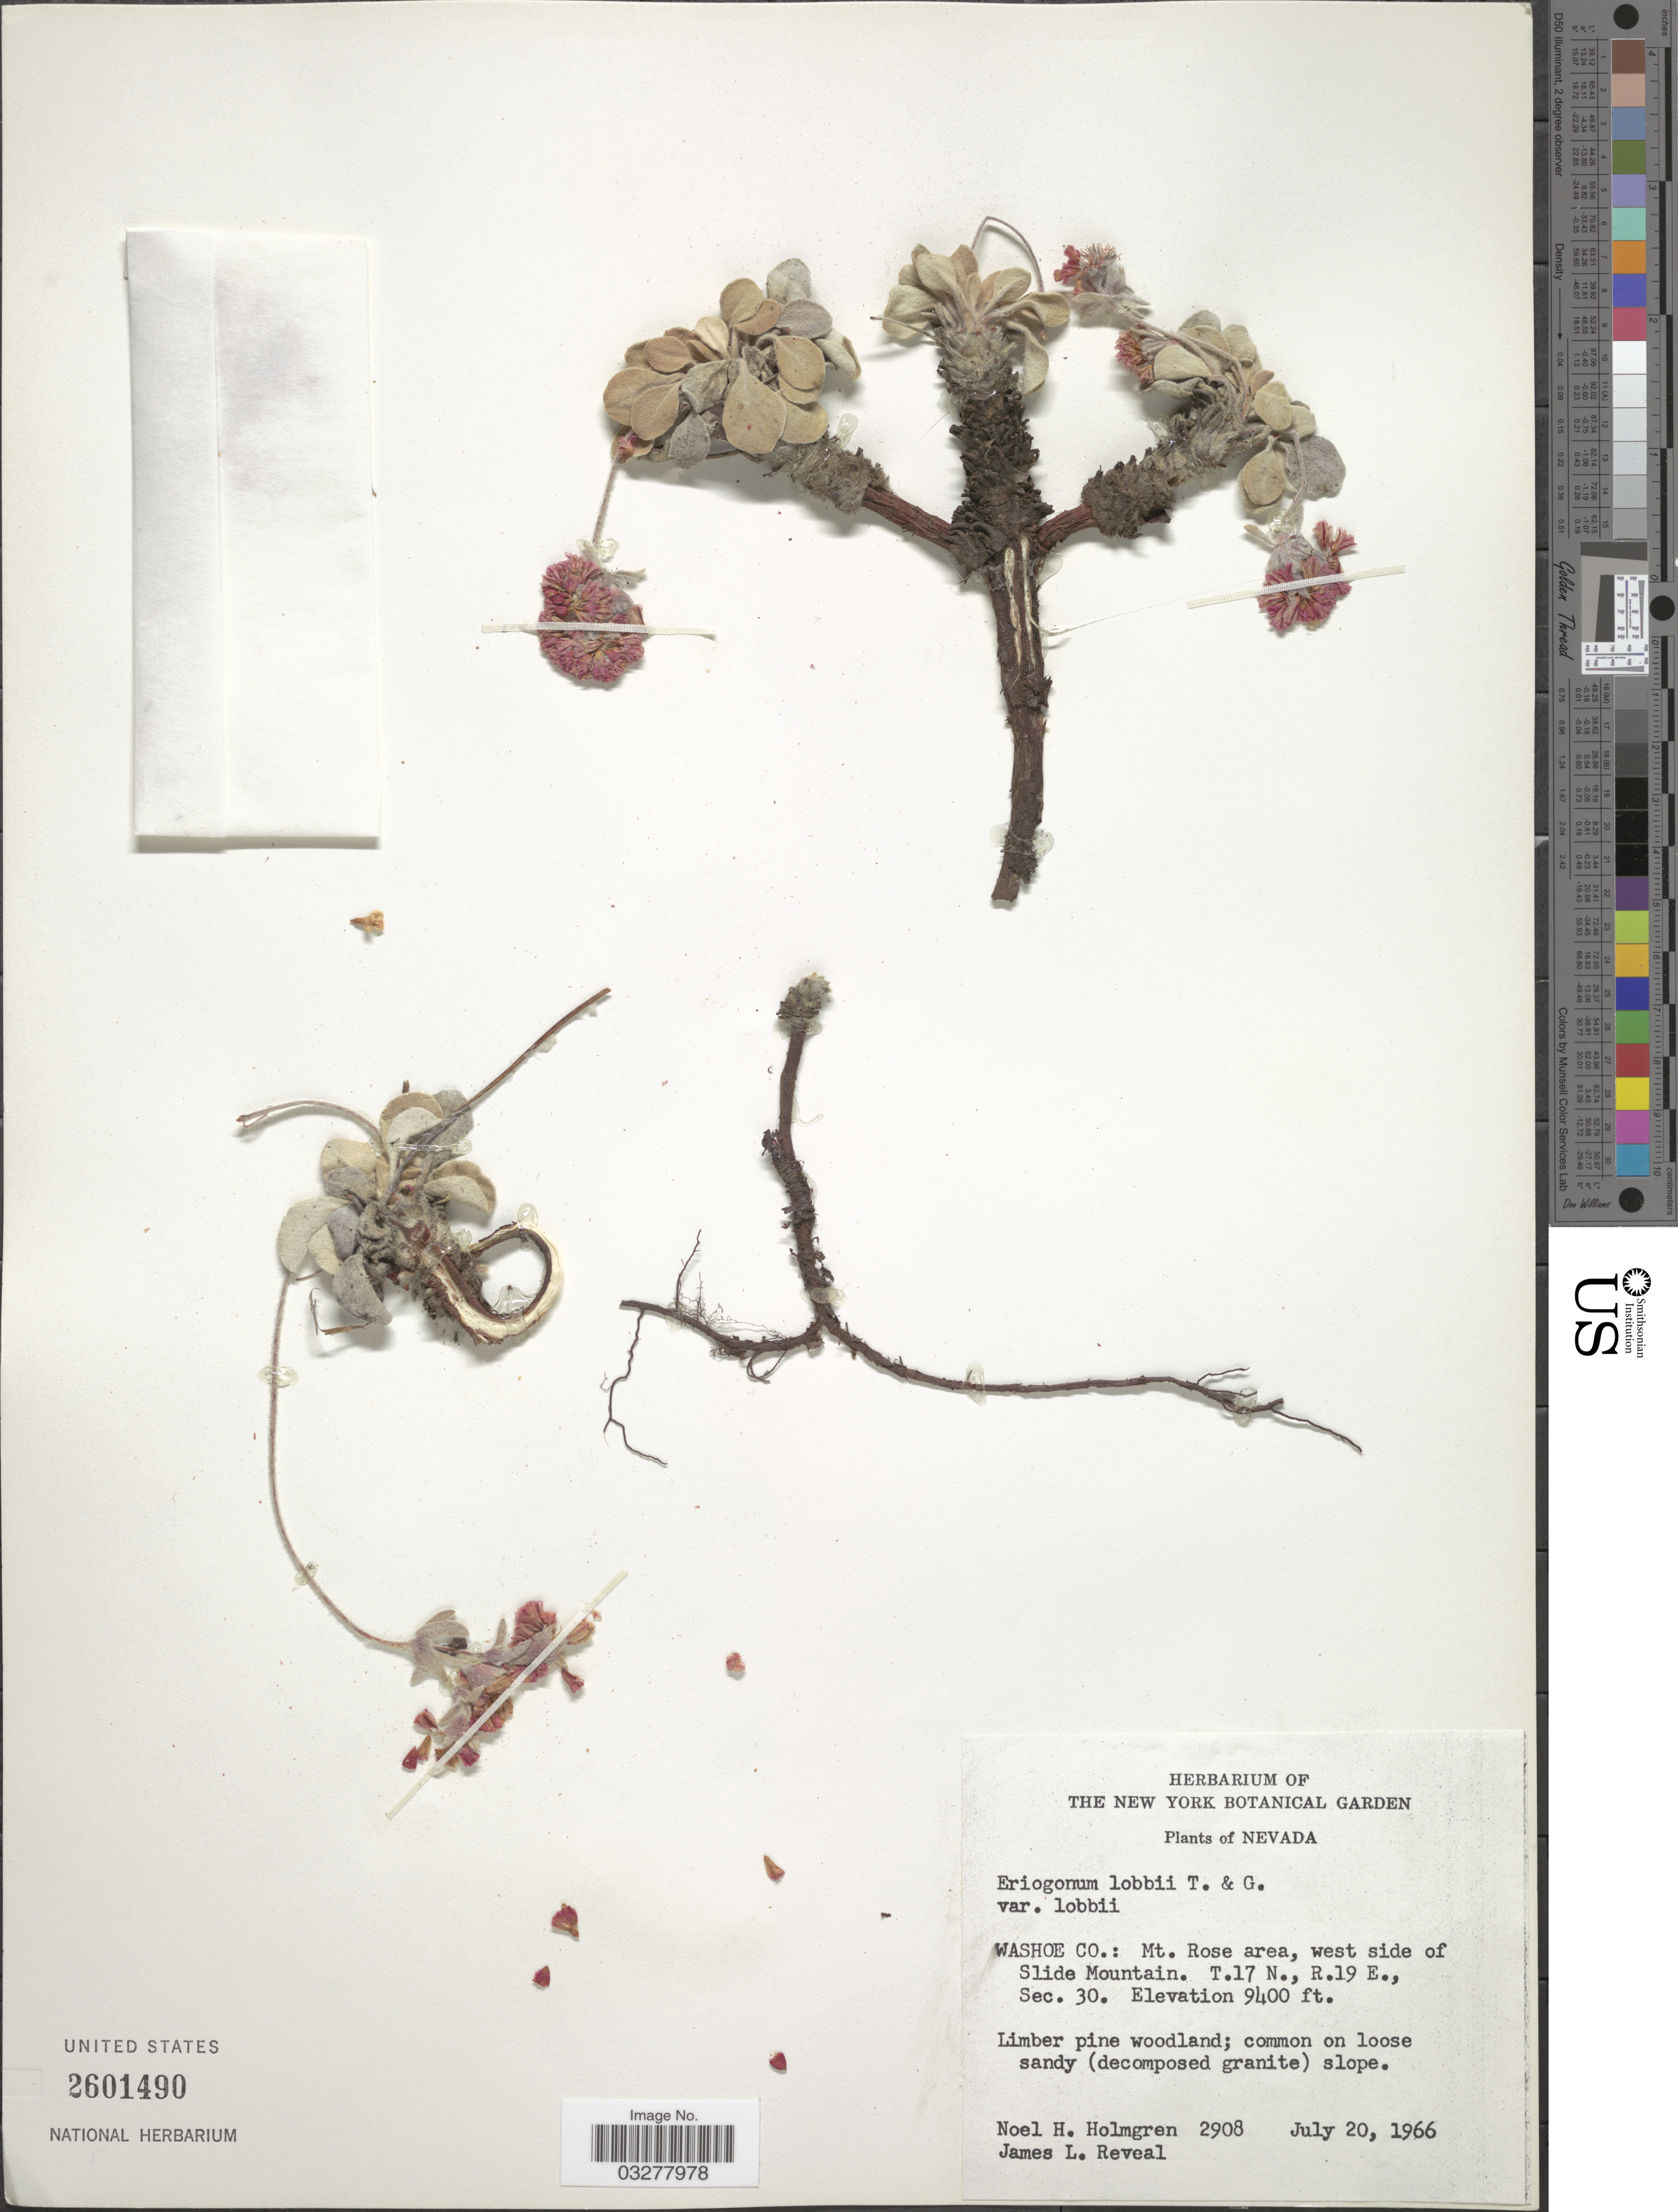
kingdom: Plantae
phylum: Tracheophyta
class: Magnoliopsida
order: Caryophyllales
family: Polygonaceae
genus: Eriogonum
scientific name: Eriogonum lobbii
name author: Torr. & A. Gray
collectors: N. H. Holmgren & J. L. Reveal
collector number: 2908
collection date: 1966-07-20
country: United States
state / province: Nevada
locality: Washoe Co.: Mt. Rose area, west side of Slide Mountain. T.17 N., R.19 E., Sec. 30.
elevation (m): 2865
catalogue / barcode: US 2601490